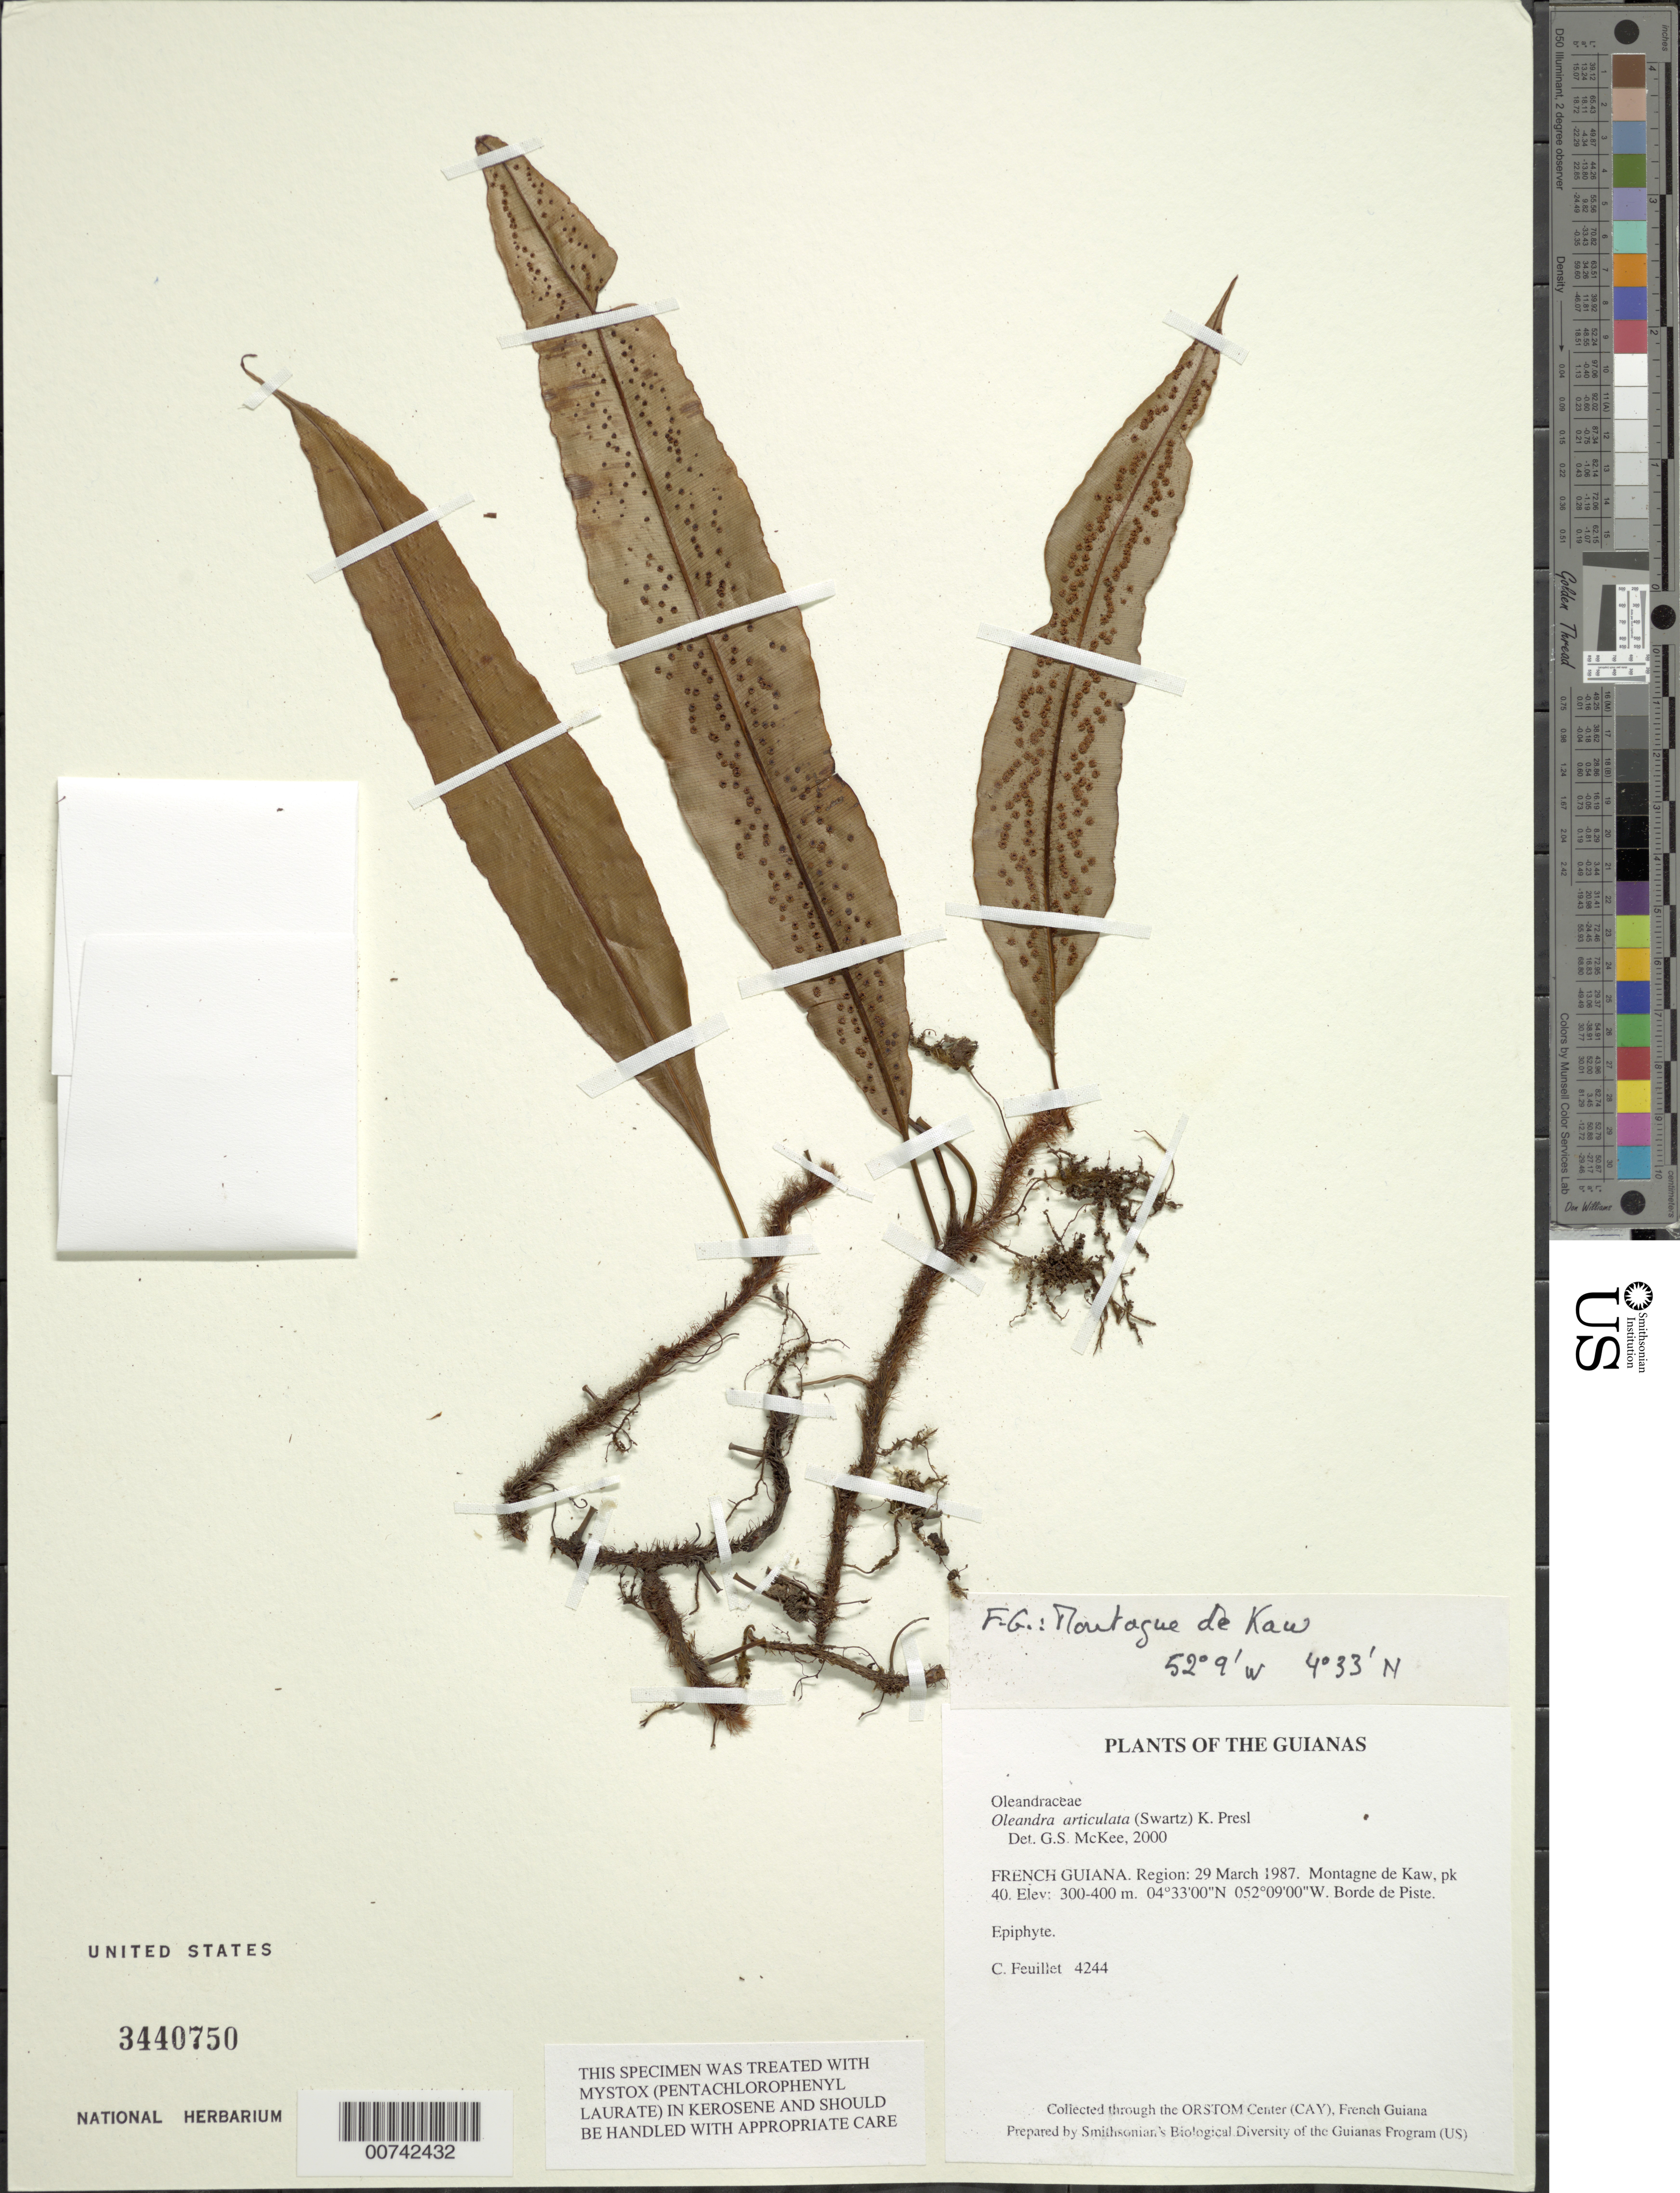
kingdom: Plantae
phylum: Tracheophyta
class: Polypodiopsida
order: Polypodiales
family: Oleandraceae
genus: Oleandra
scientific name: Oleandra articulata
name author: (Sw.) C. Presl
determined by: McKee, G. S., (US), NMNH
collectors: C. Feuillet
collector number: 4244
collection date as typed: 29 Mar 1987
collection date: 1987-03-29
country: French Guiana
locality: Montagne de Kaw, pk 40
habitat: Borde de Piste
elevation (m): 300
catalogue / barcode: US 3440750